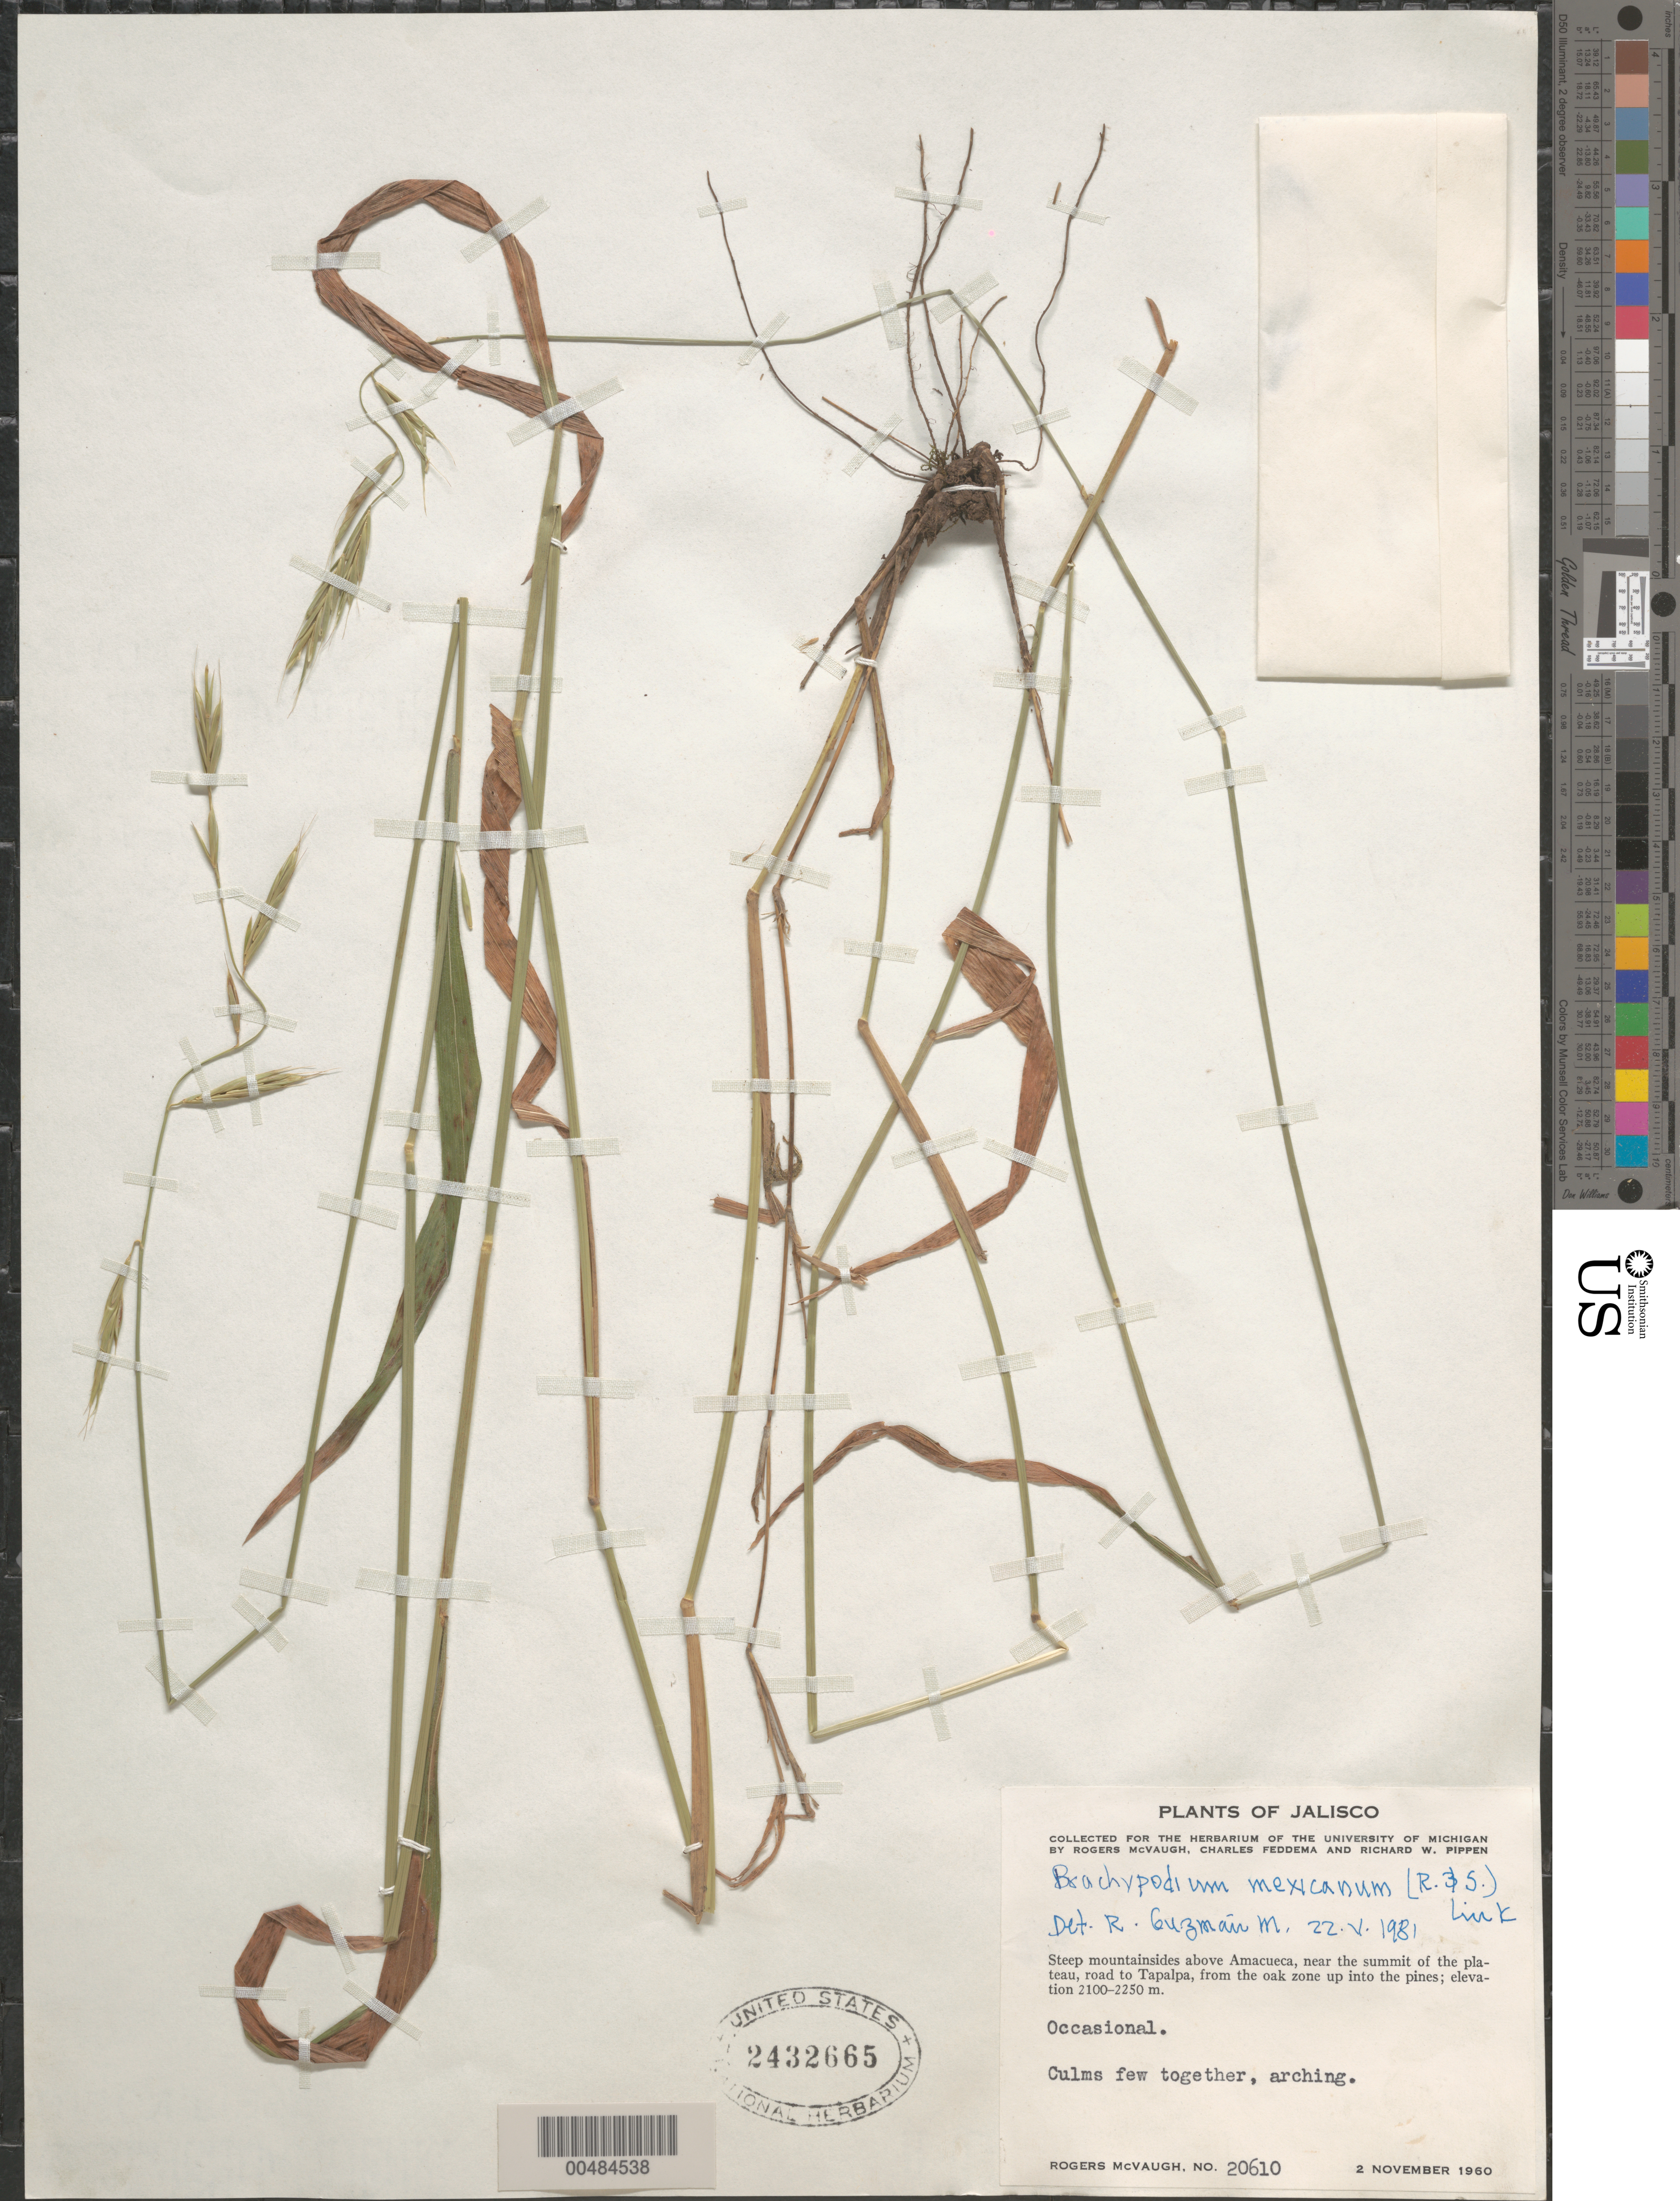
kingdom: Plantae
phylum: Tracheophyta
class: Liliopsida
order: Poales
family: Poaceae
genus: Brachypodium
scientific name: Brachypodium mexicanum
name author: (Roem. & Schult.) Link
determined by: Guzm n-M., R.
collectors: R. McVaugh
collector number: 20610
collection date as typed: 2 Nov 1960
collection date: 1960-11-02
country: Mexico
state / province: Jalisco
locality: Above Amacueca, road to Tapalpa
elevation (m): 2100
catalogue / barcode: US 2432665